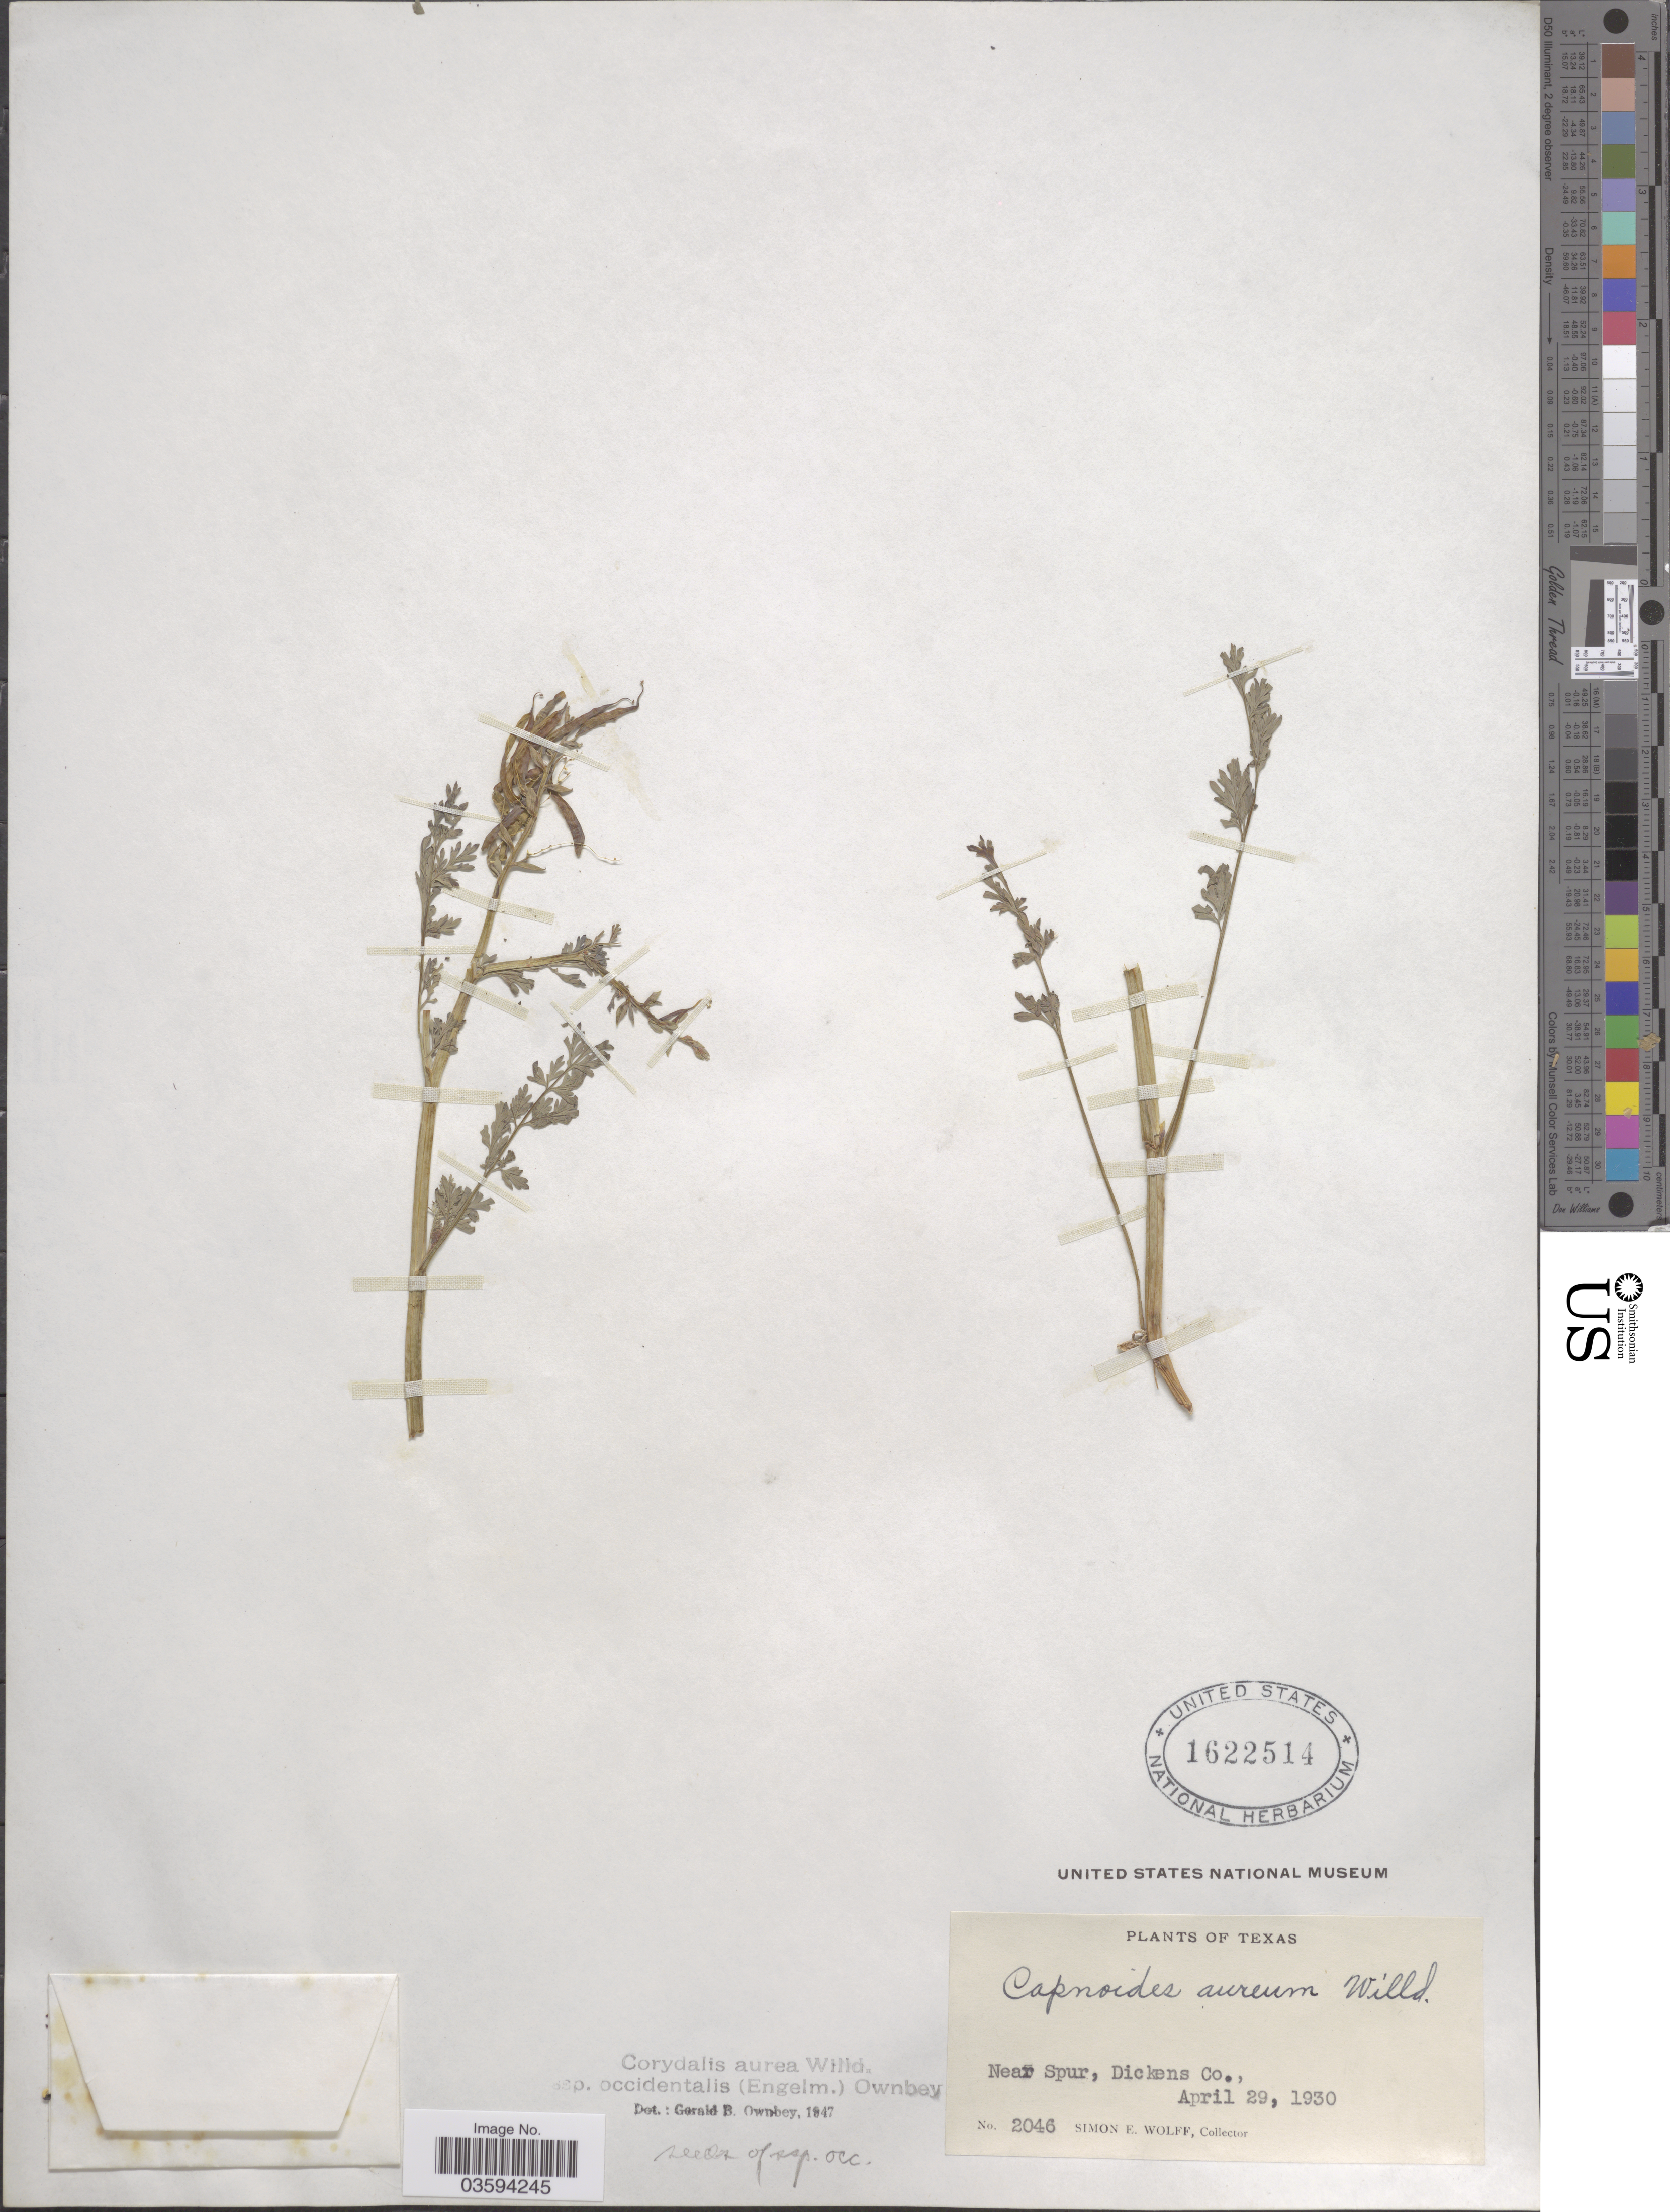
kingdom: Plantae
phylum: Tracheophyta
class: Magnoliopsida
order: Ranunculales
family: Papaveraceae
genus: Corydalis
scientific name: Corydalis aurea subsp. occidentalis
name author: Willd.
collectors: S. E. Wolff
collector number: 2046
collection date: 1930-04-29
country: United States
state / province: Texas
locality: Near Spur, Dickens Co.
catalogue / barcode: US 1622514